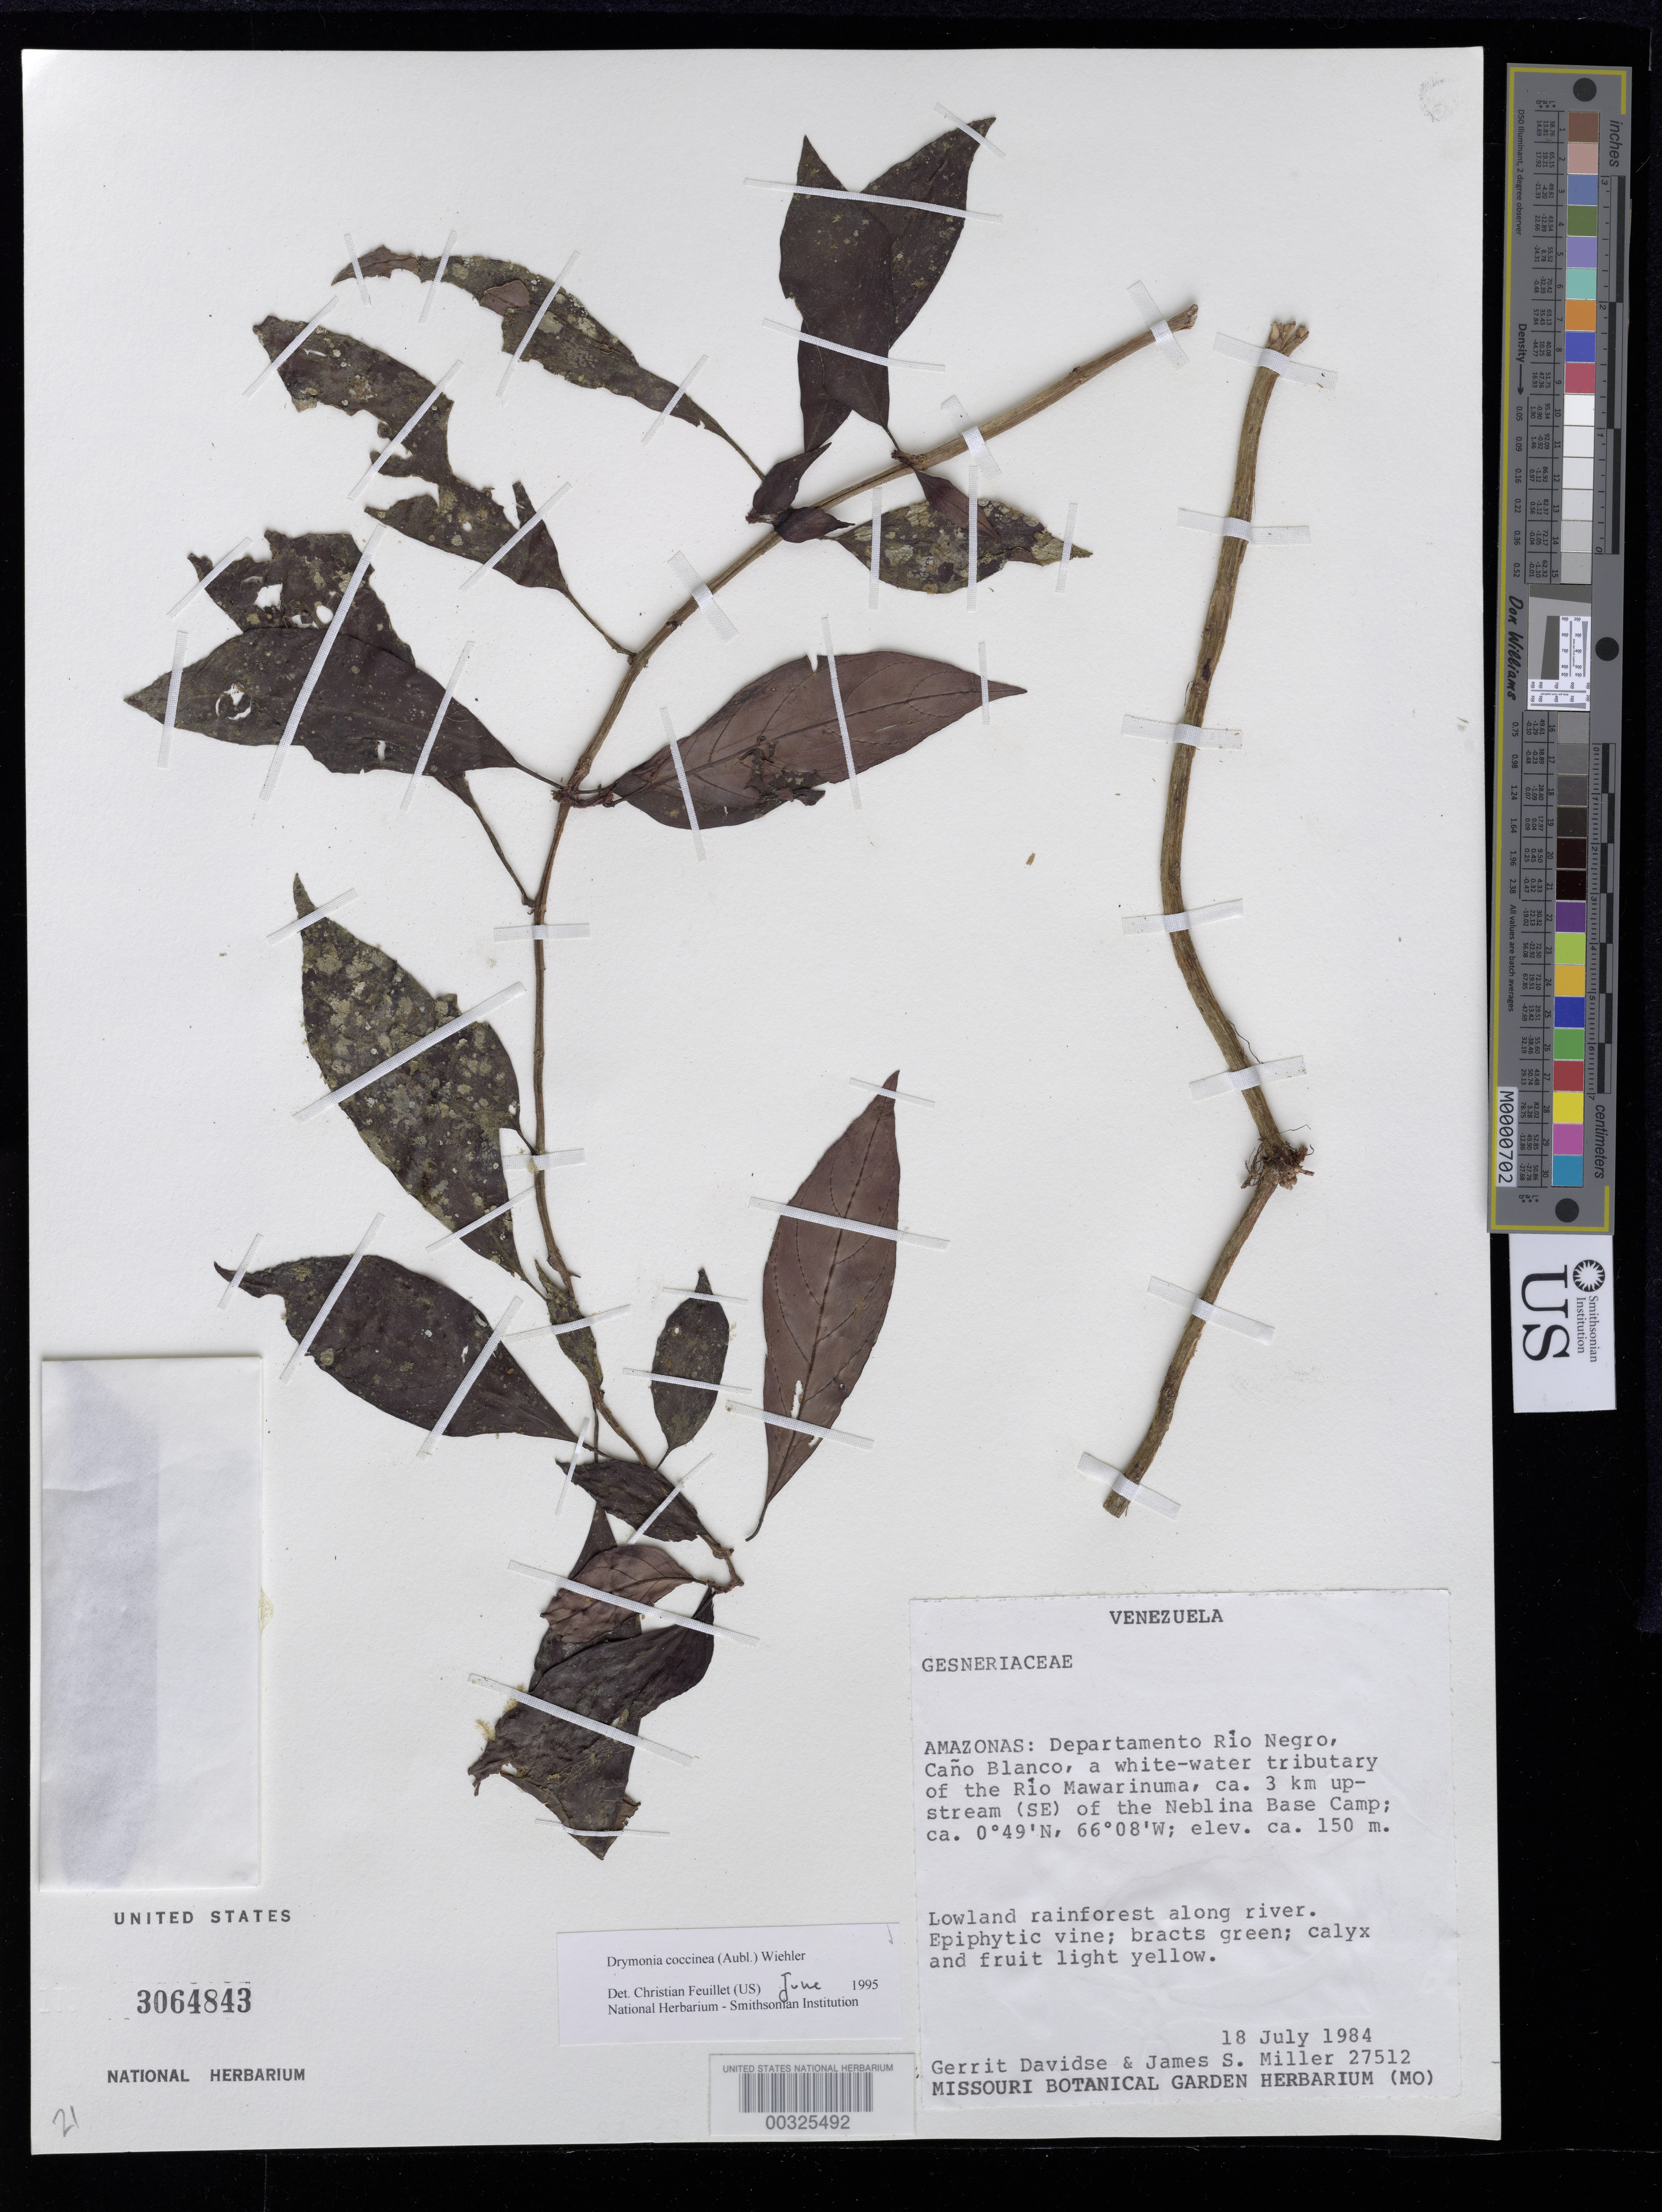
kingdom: Plantae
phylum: Tracheophyta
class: Magnoliopsida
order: Lamiales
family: Gesneriaceae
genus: Drymonia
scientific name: Drymonia coccinea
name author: (Aubl.) Wiehler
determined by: Feuillet, C.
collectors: G. Davidse & J. S. Miller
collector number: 27512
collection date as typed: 18 Jul 1984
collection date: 1984-07-18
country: Venezuela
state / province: Amazonas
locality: Rio Negro Dept., Cano Blanco, a white-water tributary of the Rio Mawarinuma, ca 3 km upstream (SE) of the Neblina base camp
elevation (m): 150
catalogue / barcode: US 3064843